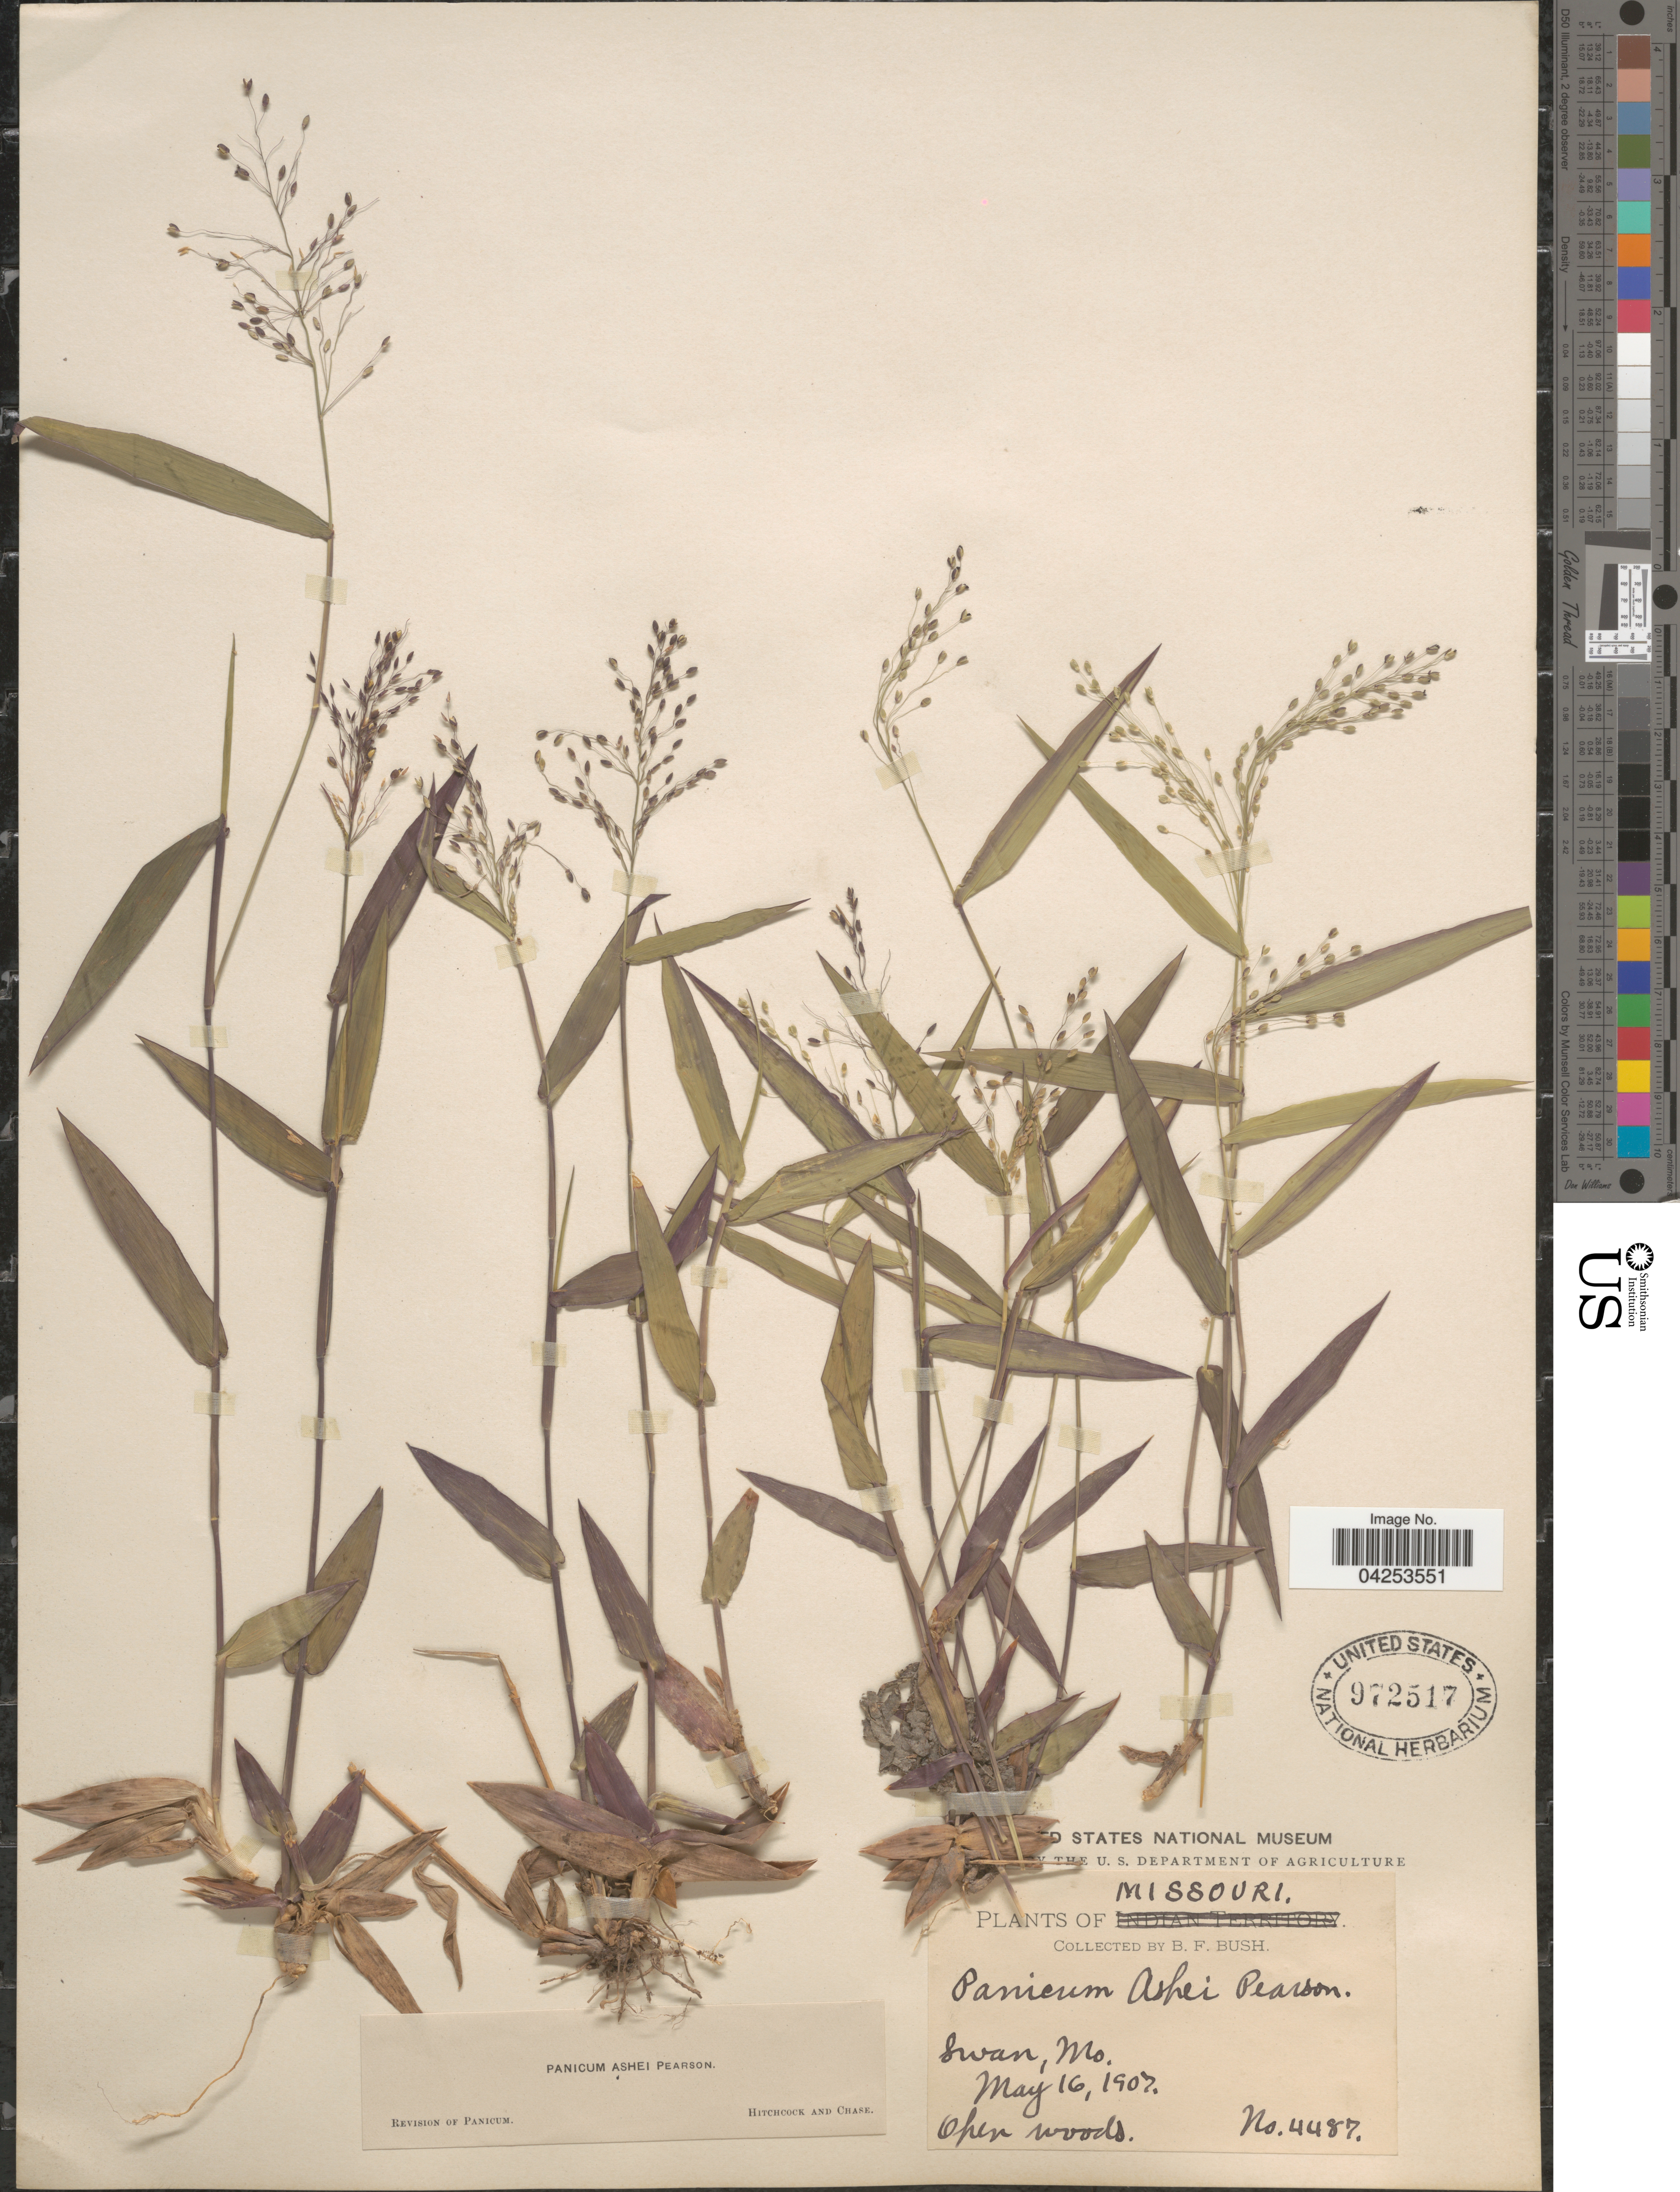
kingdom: Plantae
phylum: Tracheophyta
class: Liliopsida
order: Poales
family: Poaceae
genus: Dichanthelium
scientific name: Dichanthelium commutatum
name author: (Schult.) Gould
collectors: B. F. Bush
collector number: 4487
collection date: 1907-05-16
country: United States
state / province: Missouri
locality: Swan.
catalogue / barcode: US 972517